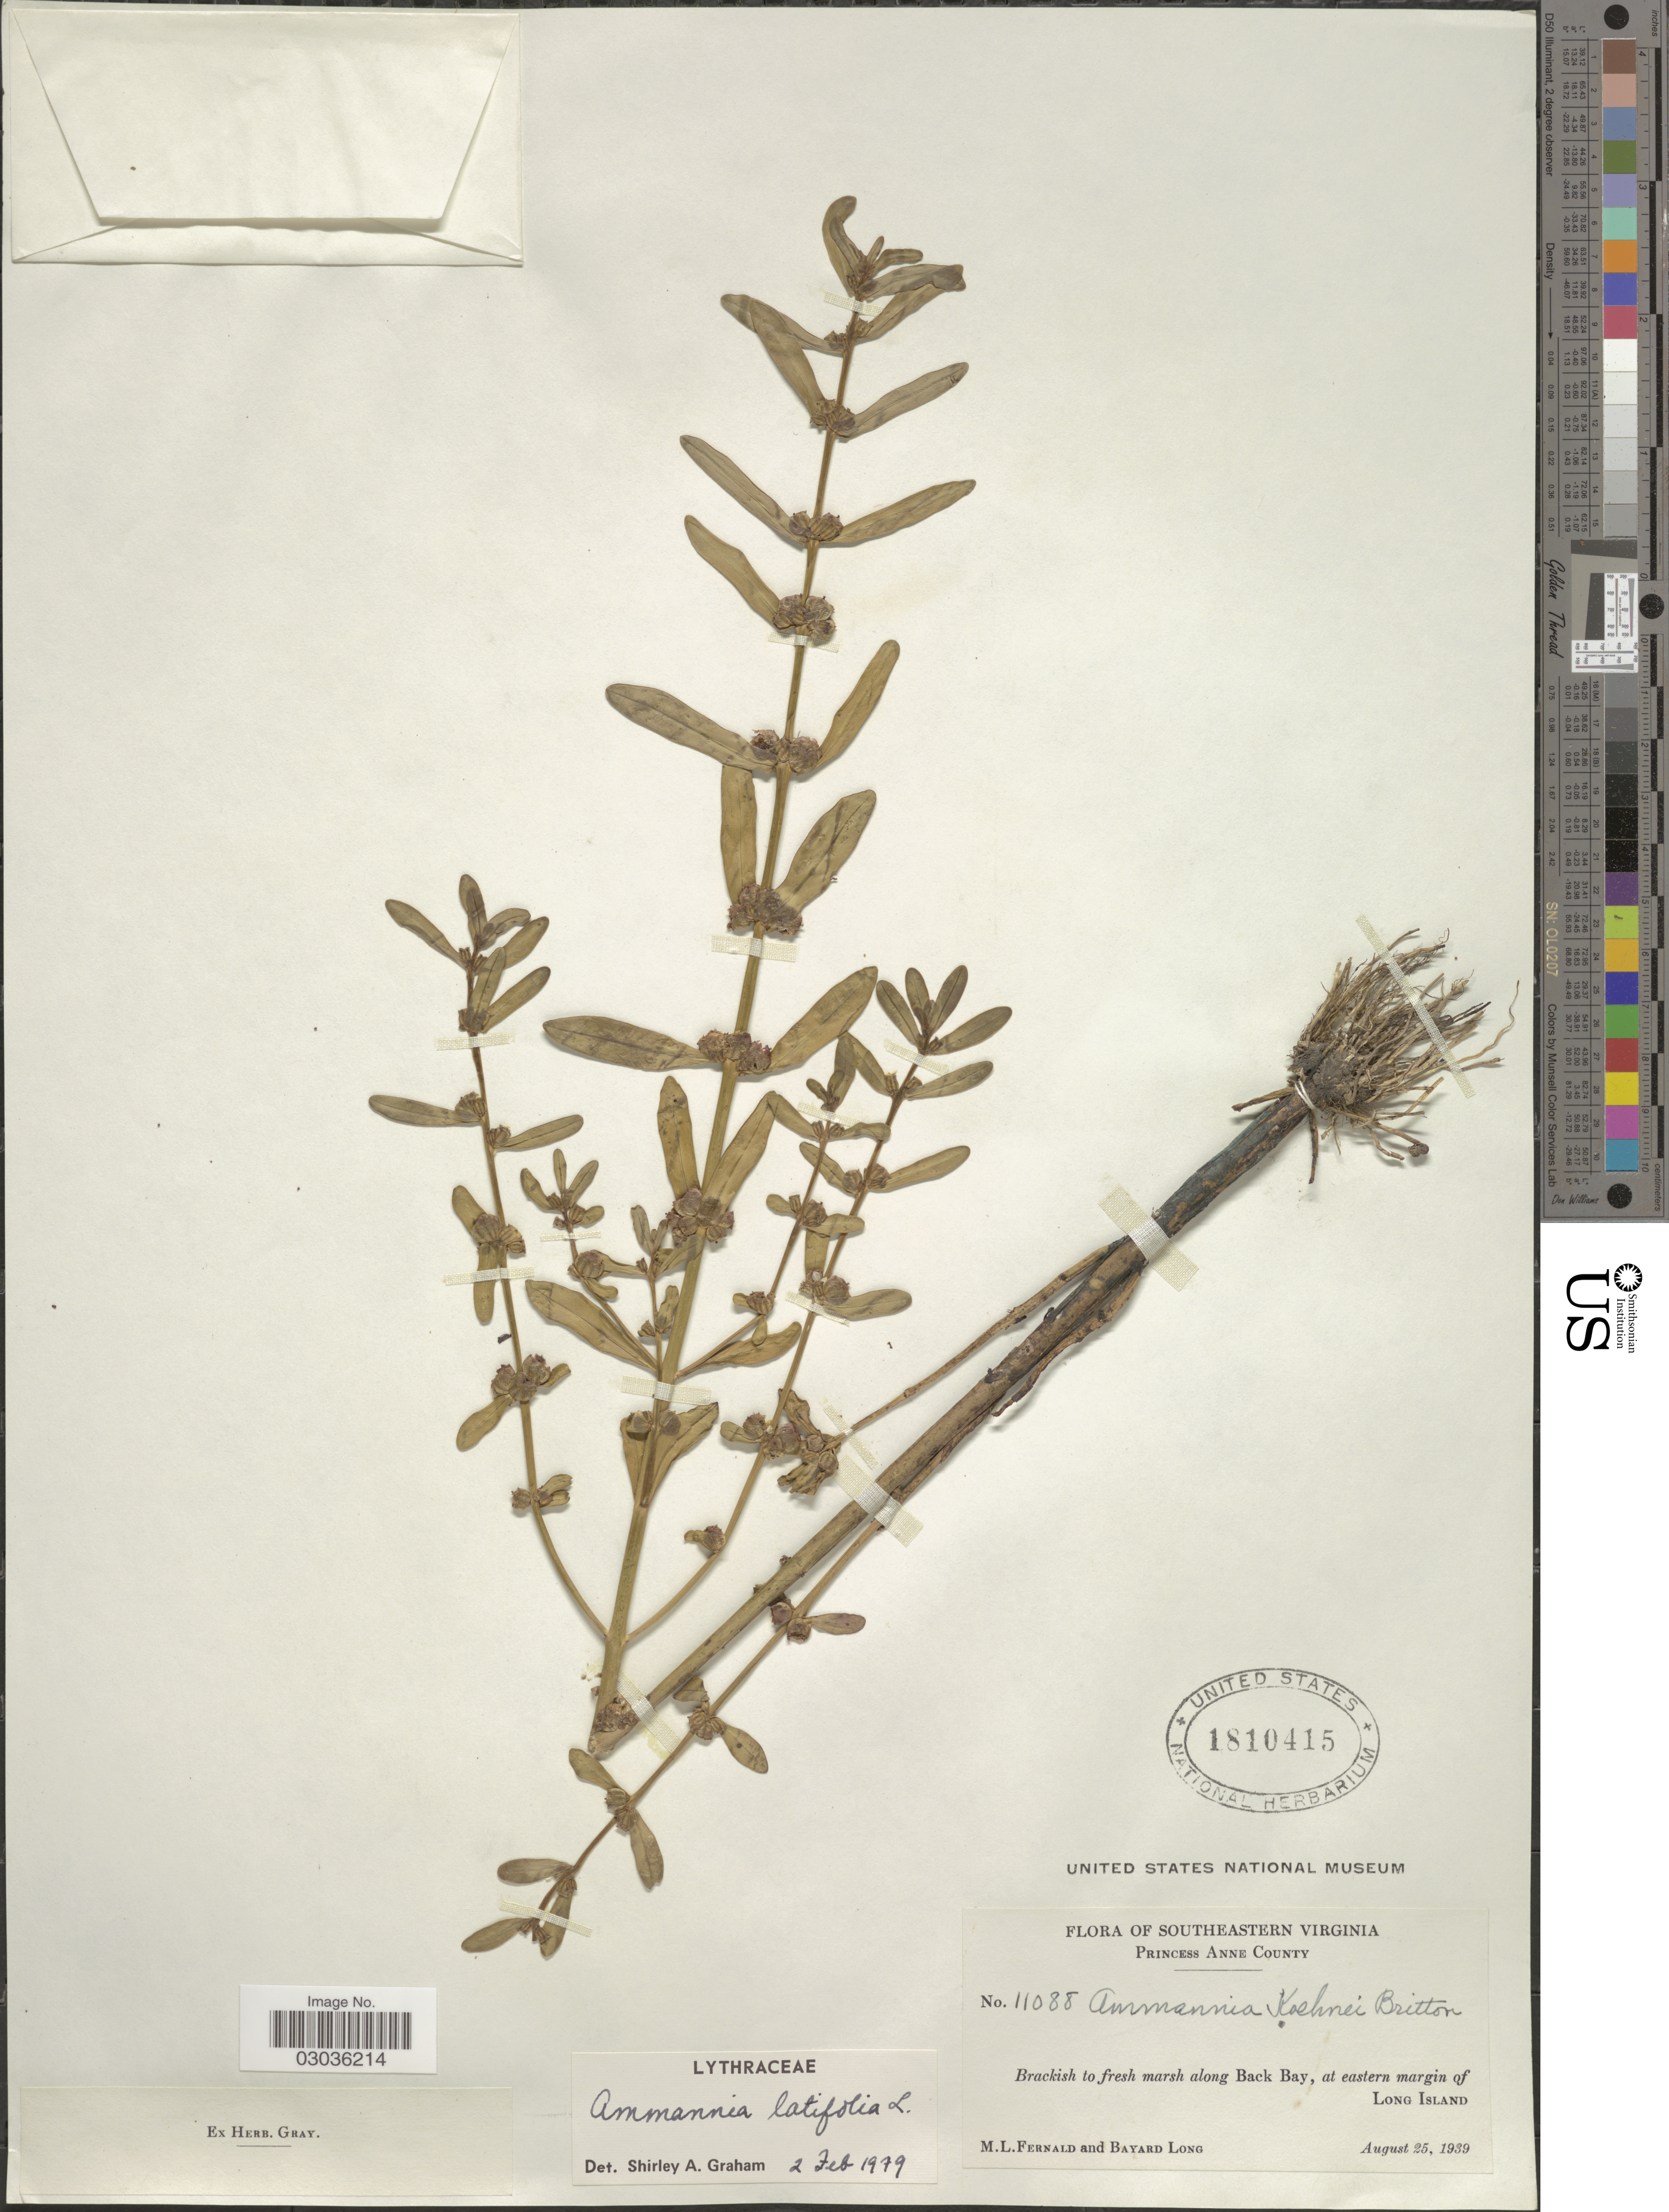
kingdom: Plantae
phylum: Tracheophyta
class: Magnoliopsida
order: Myrtales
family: Lythraceae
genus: Ammannia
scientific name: Ammannia latifolia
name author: L.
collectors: M. L. Fernald & B. Long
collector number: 11088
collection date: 1939-08-25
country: United States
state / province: Virginia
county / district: City of Virginia Beach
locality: Southeastern Virginia, Princess Anne (=historic county name) County, Brackish to fresh marsh along Back Bay, at eastern margin of Long Island.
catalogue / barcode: US 1810415